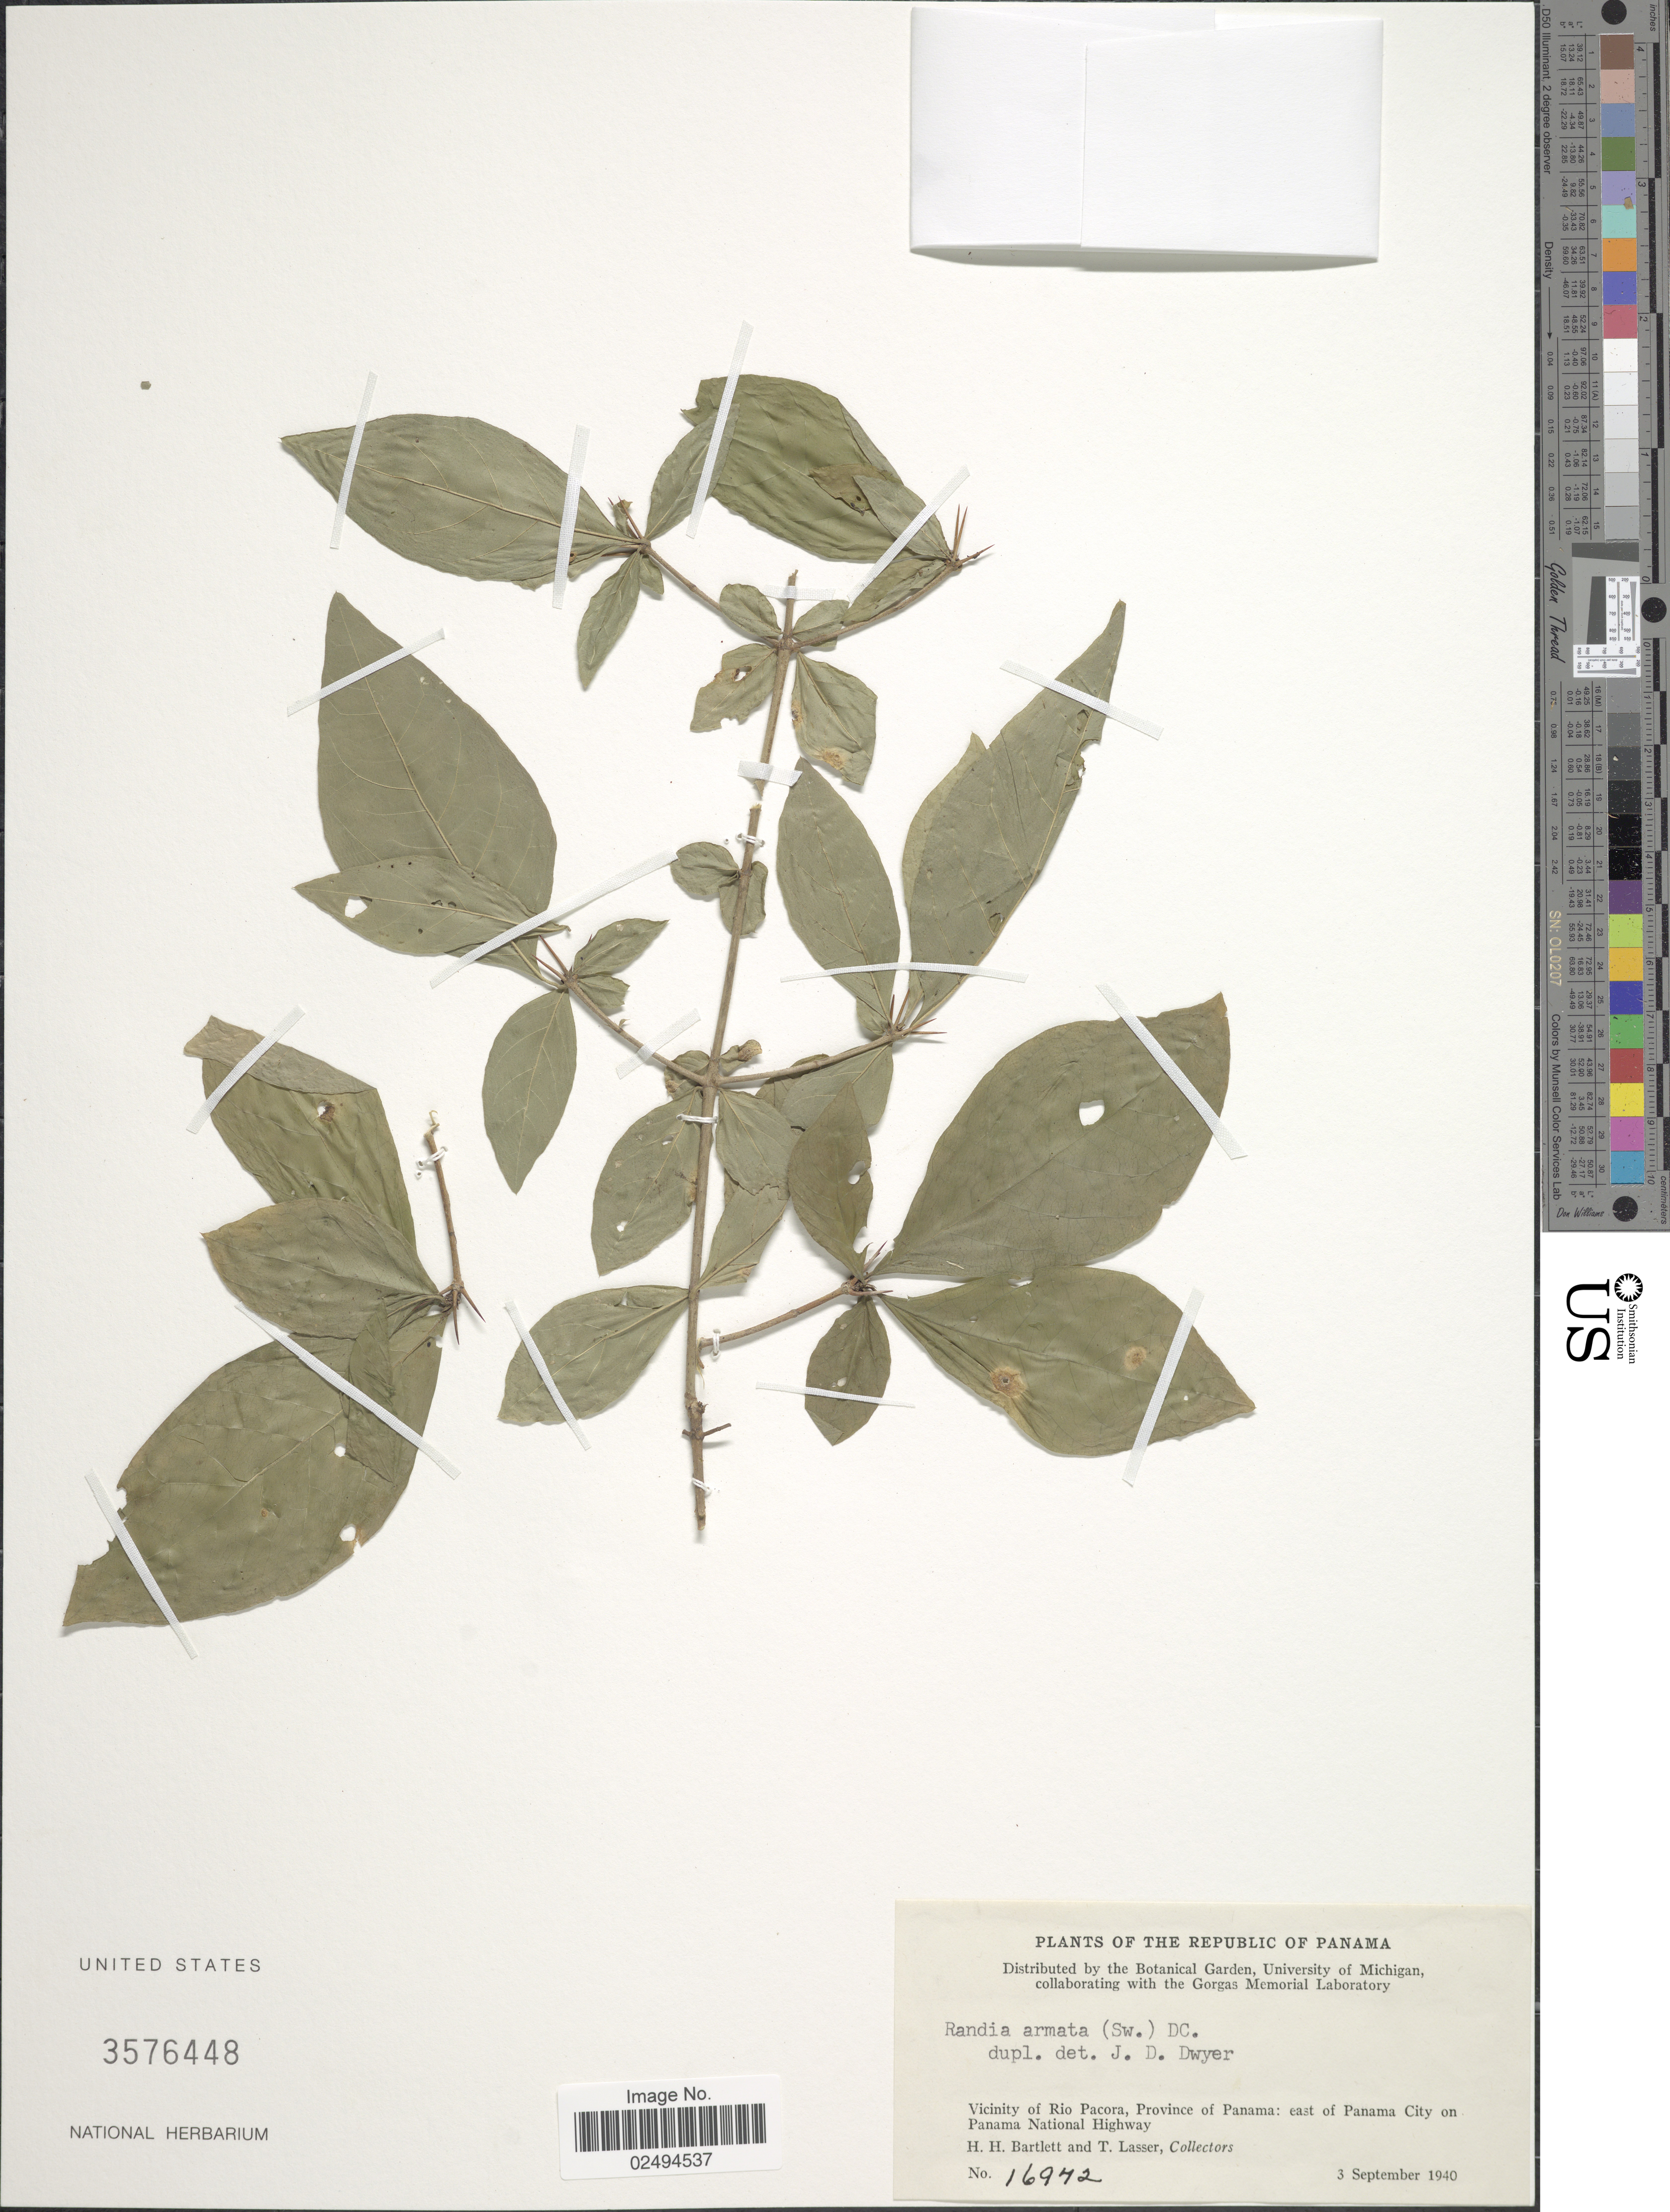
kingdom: Plantae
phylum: Tracheophyta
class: Magnoliopsida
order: Gentianales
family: Rubiaceae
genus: Randia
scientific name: Randia armata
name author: (Sw.) DC.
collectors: H. H. Bartlett & T. Lasser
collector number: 16942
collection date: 1940-09-03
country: Panama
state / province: Panamá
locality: Vicinity of Rio Pacora, Province of Panama: east of Panama City on Panama National Highway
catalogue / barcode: US 3576448